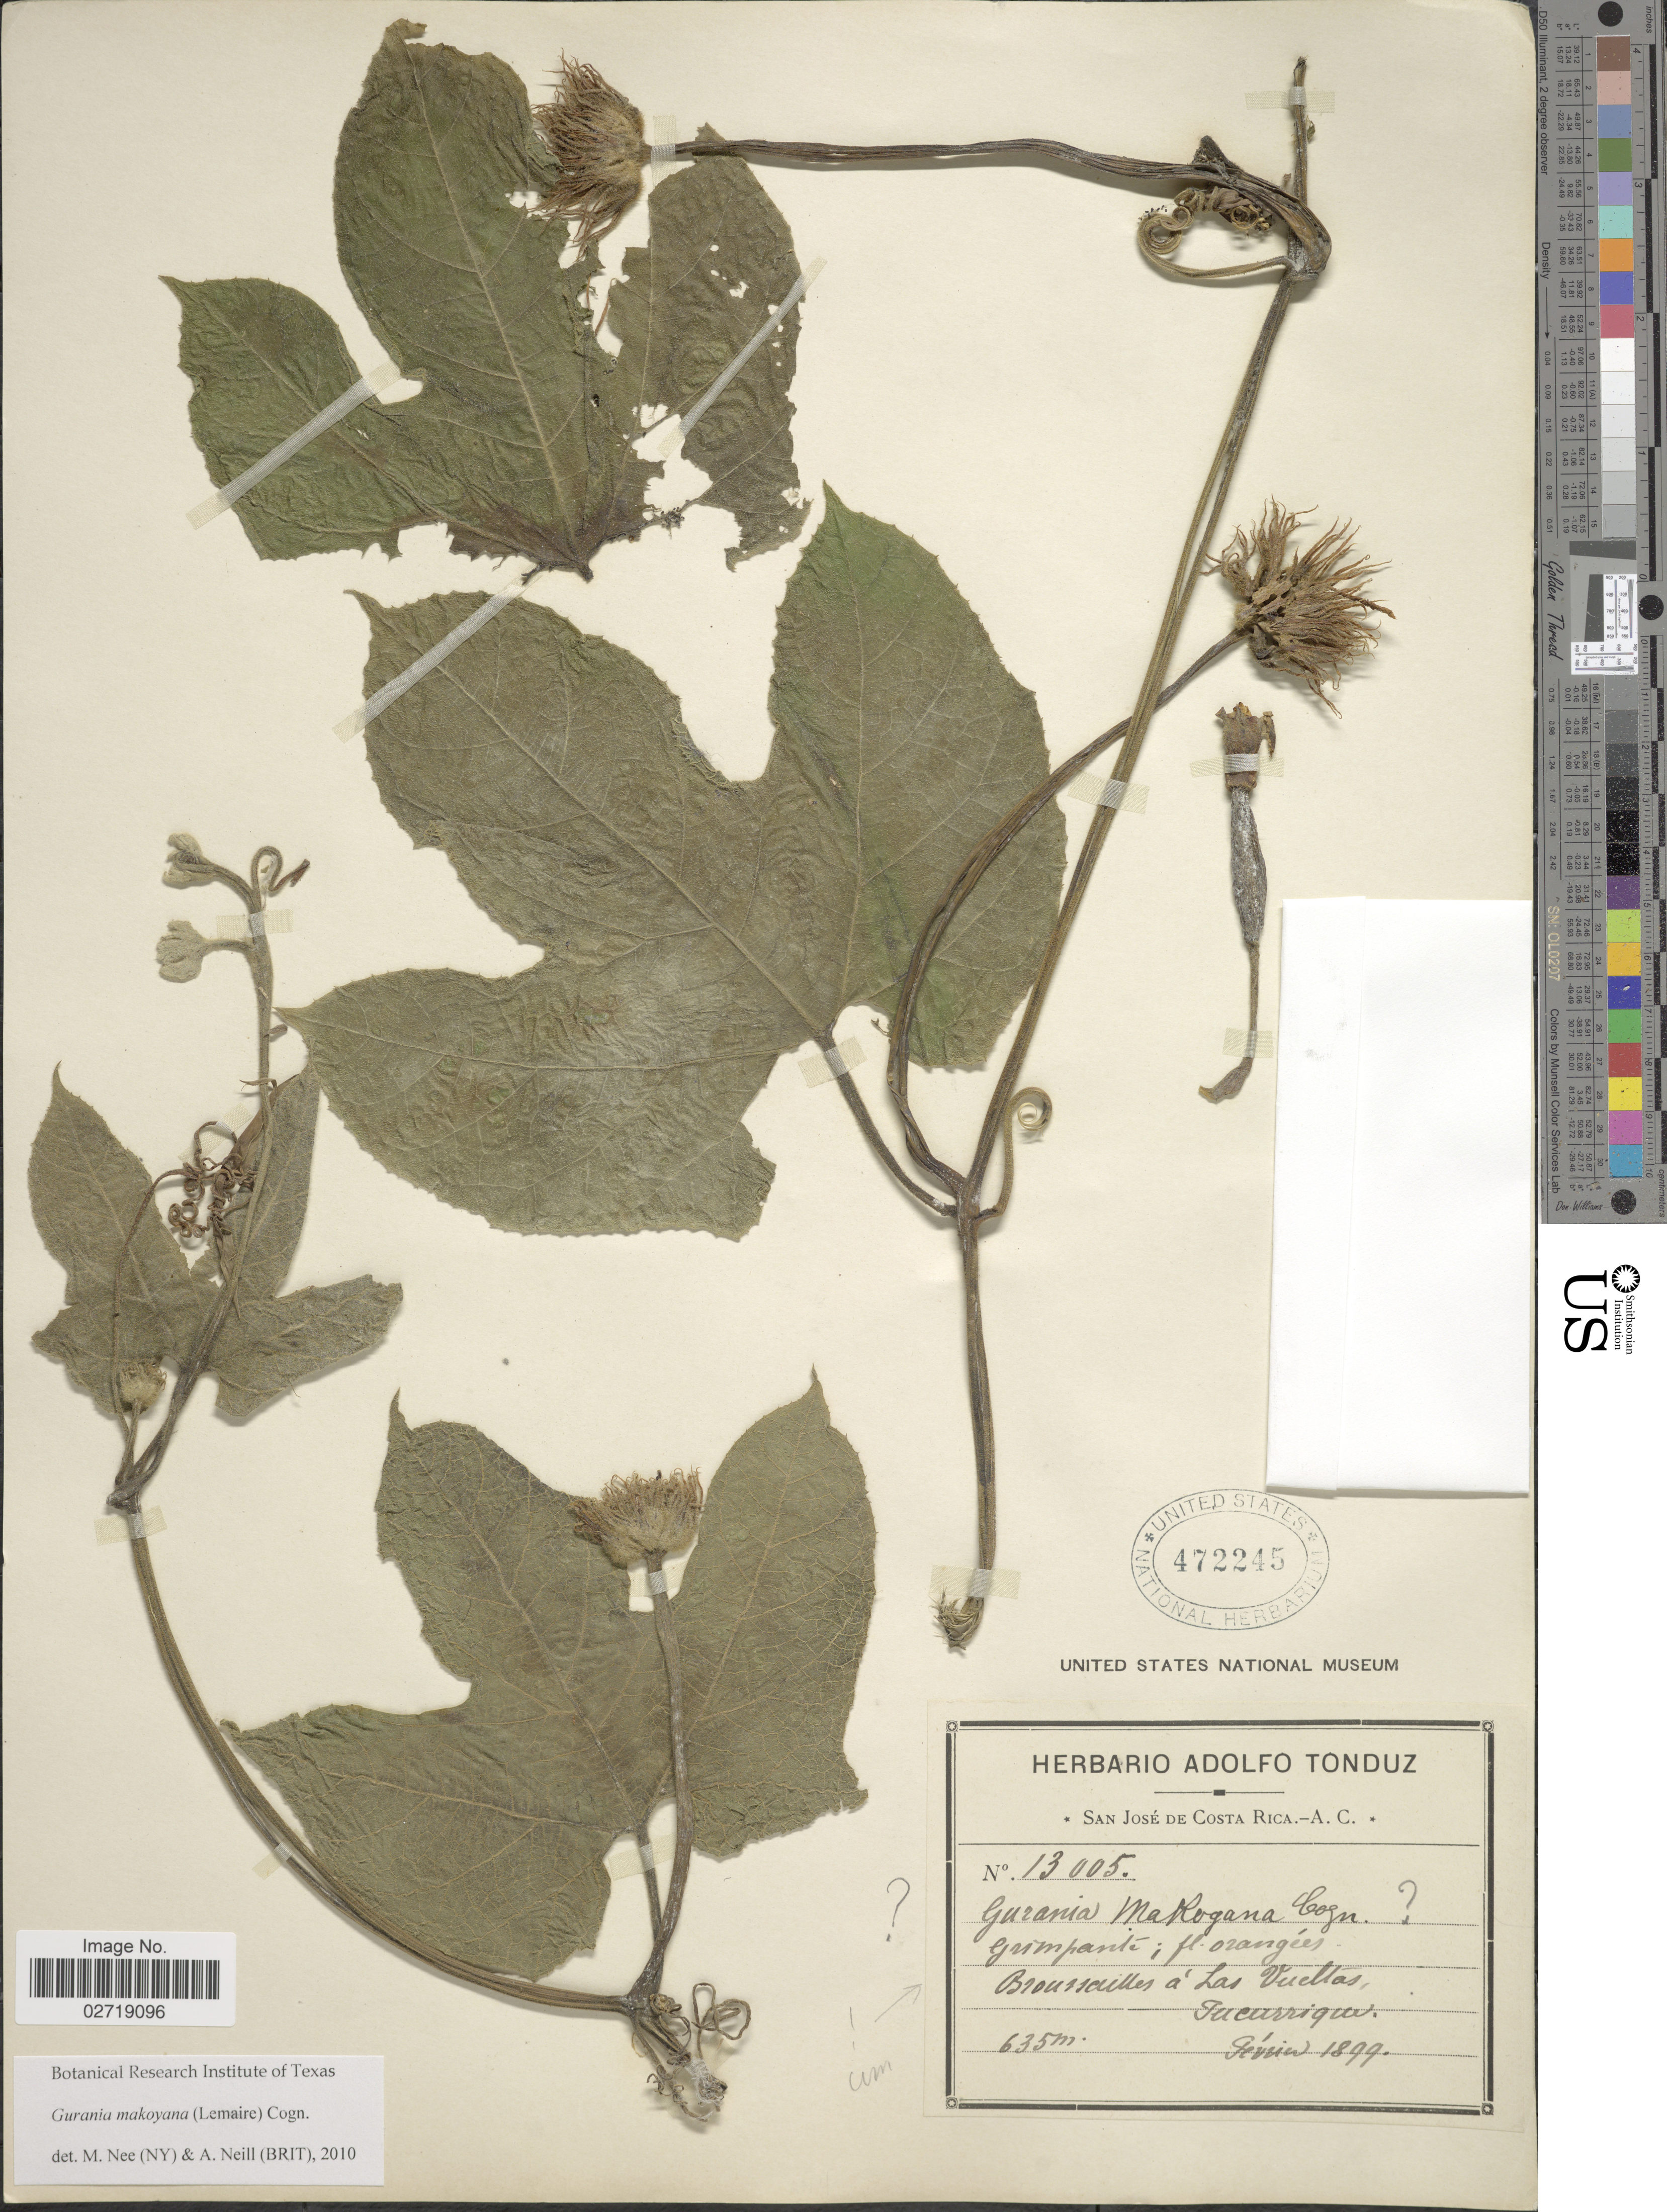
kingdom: Plantae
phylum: Tracheophyta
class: Magnoliopsida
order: Cucurbitales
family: Cucurbitaceae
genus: Gurania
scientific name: Gurania makoyana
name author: (Lem.) Cogn.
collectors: ex Herb. Adolfo Tonduz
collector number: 13005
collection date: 1899-02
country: Costa Rica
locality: Broussailles a Las Vueltas, Tucurrique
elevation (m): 635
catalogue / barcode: US 472245